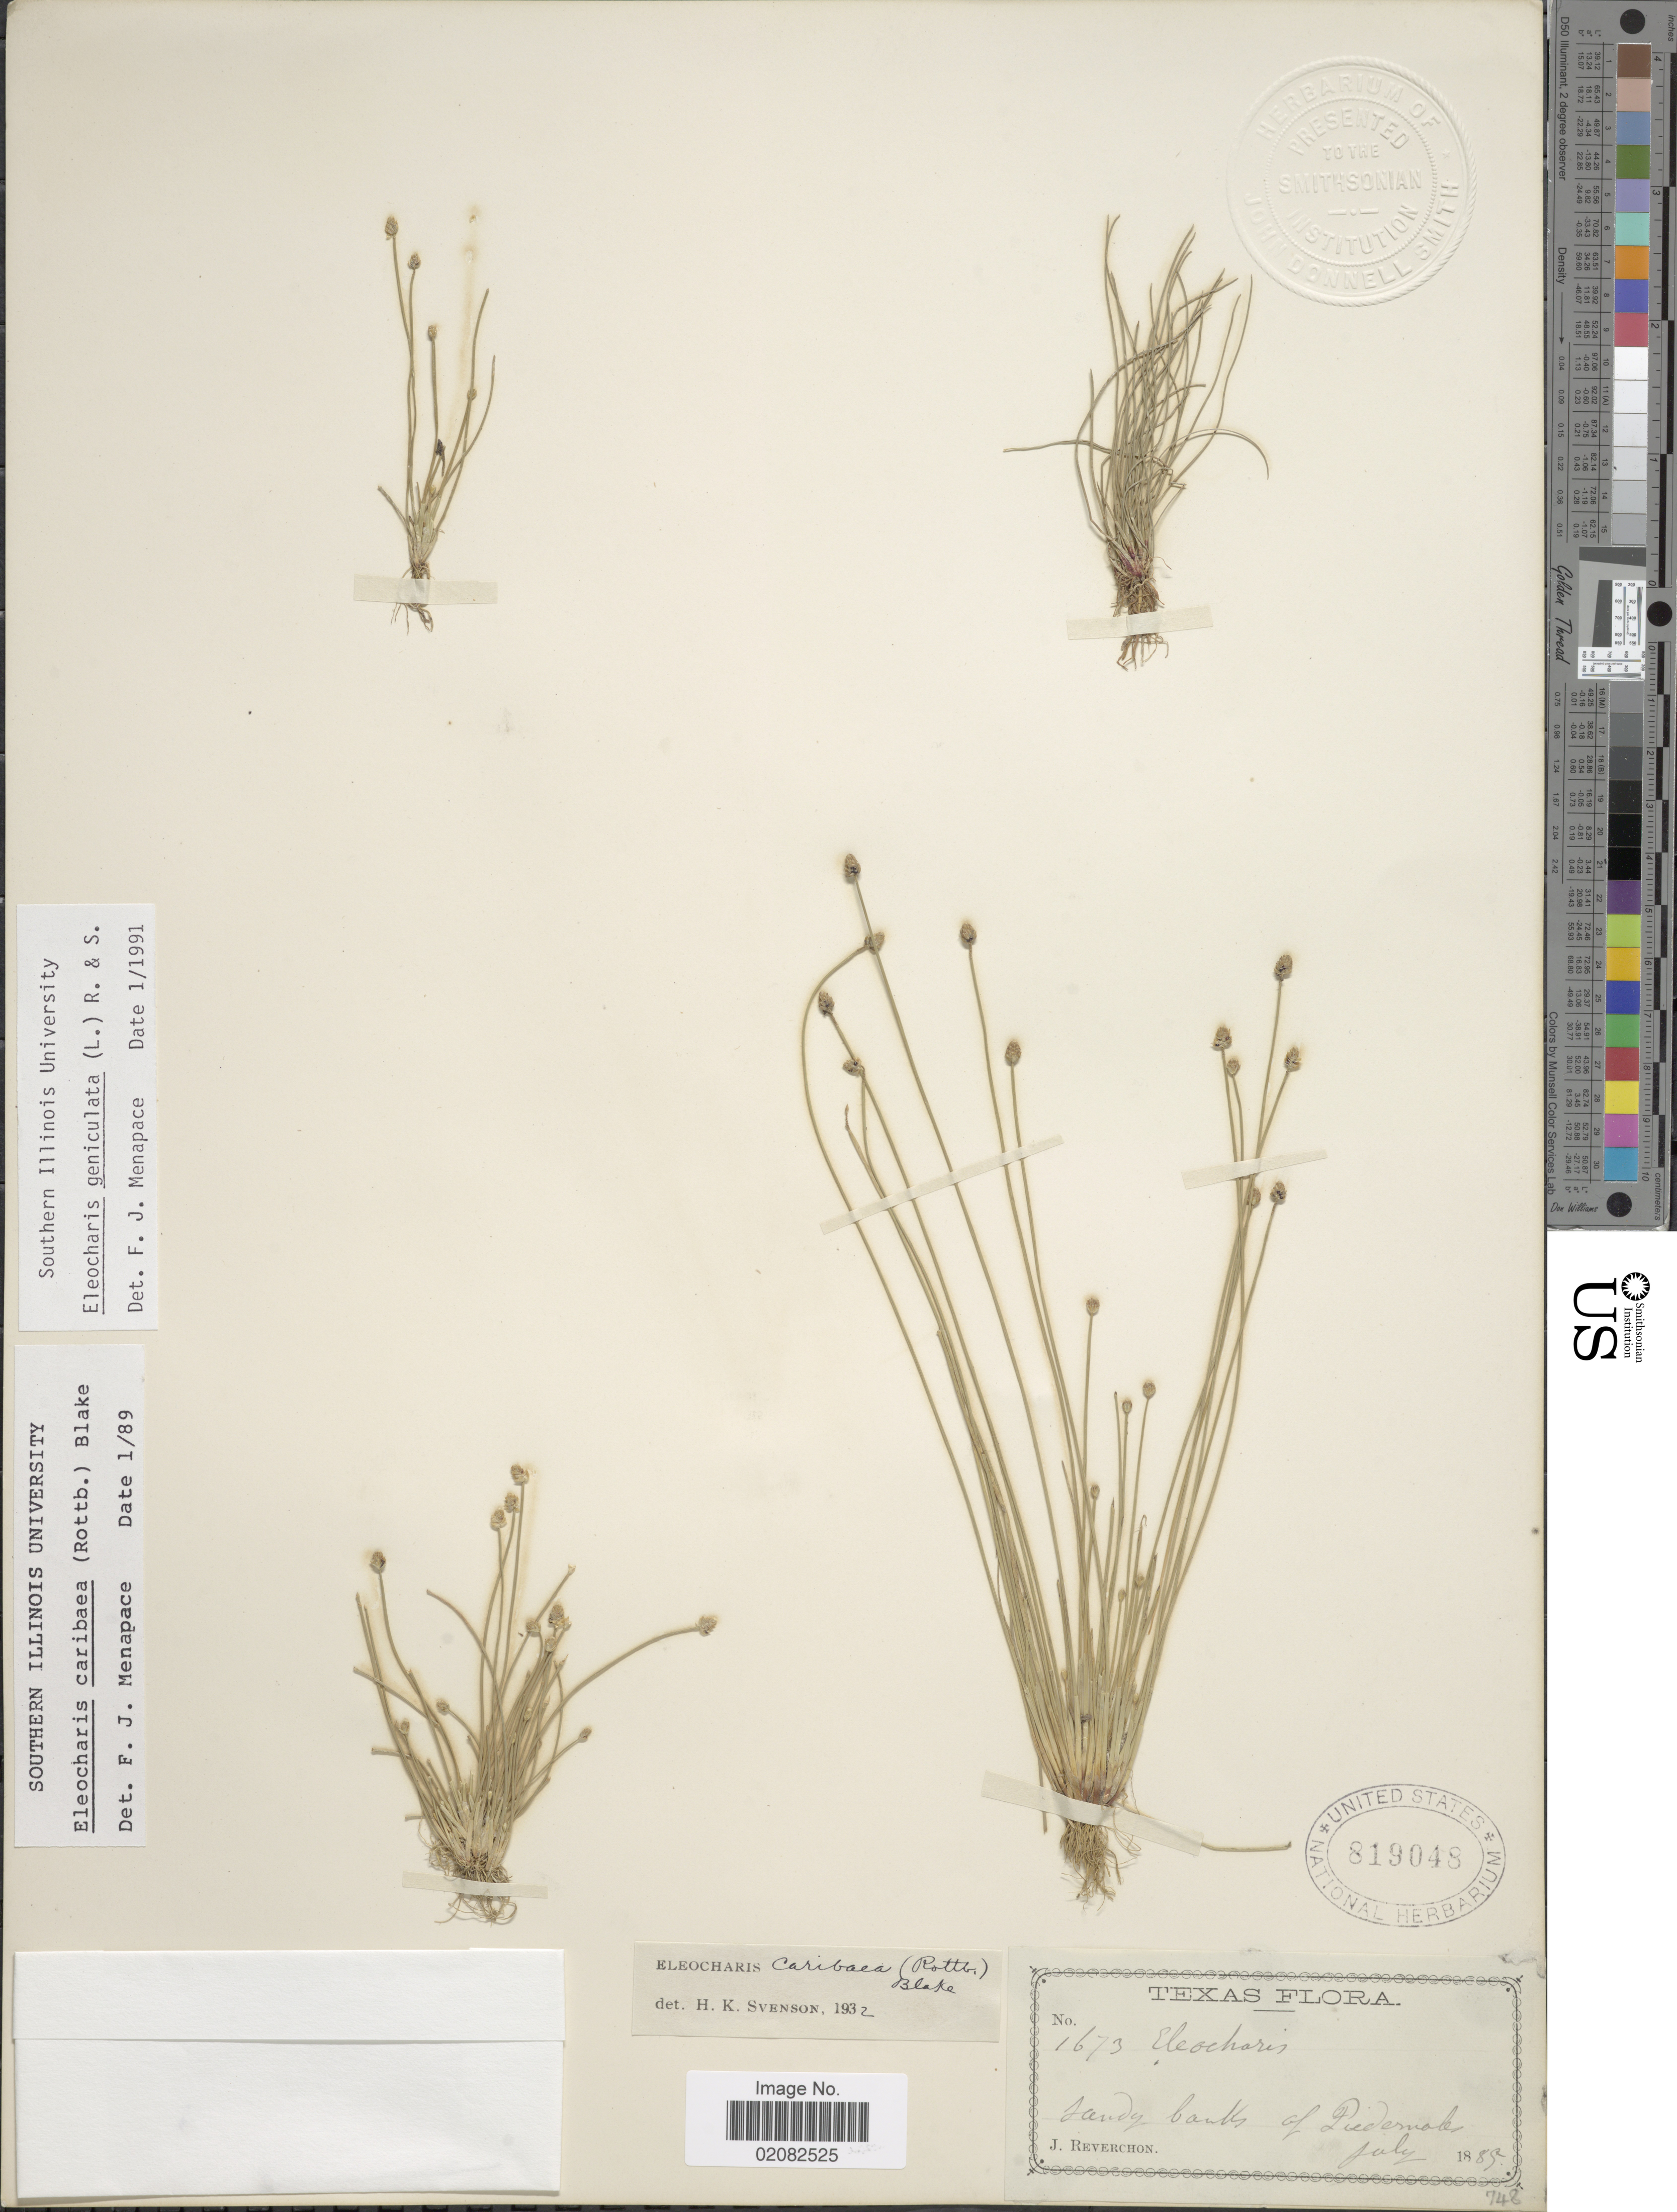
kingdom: Plantae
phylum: Tracheophyta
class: Liliopsida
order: Poales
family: Cyperaceae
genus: Eleocharis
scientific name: Eleocharis geniculata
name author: (L.) Roem. & Schult.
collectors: J. Reverchon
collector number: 1673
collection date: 1885-07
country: United States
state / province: Texas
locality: Pedernales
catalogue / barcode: US 819048